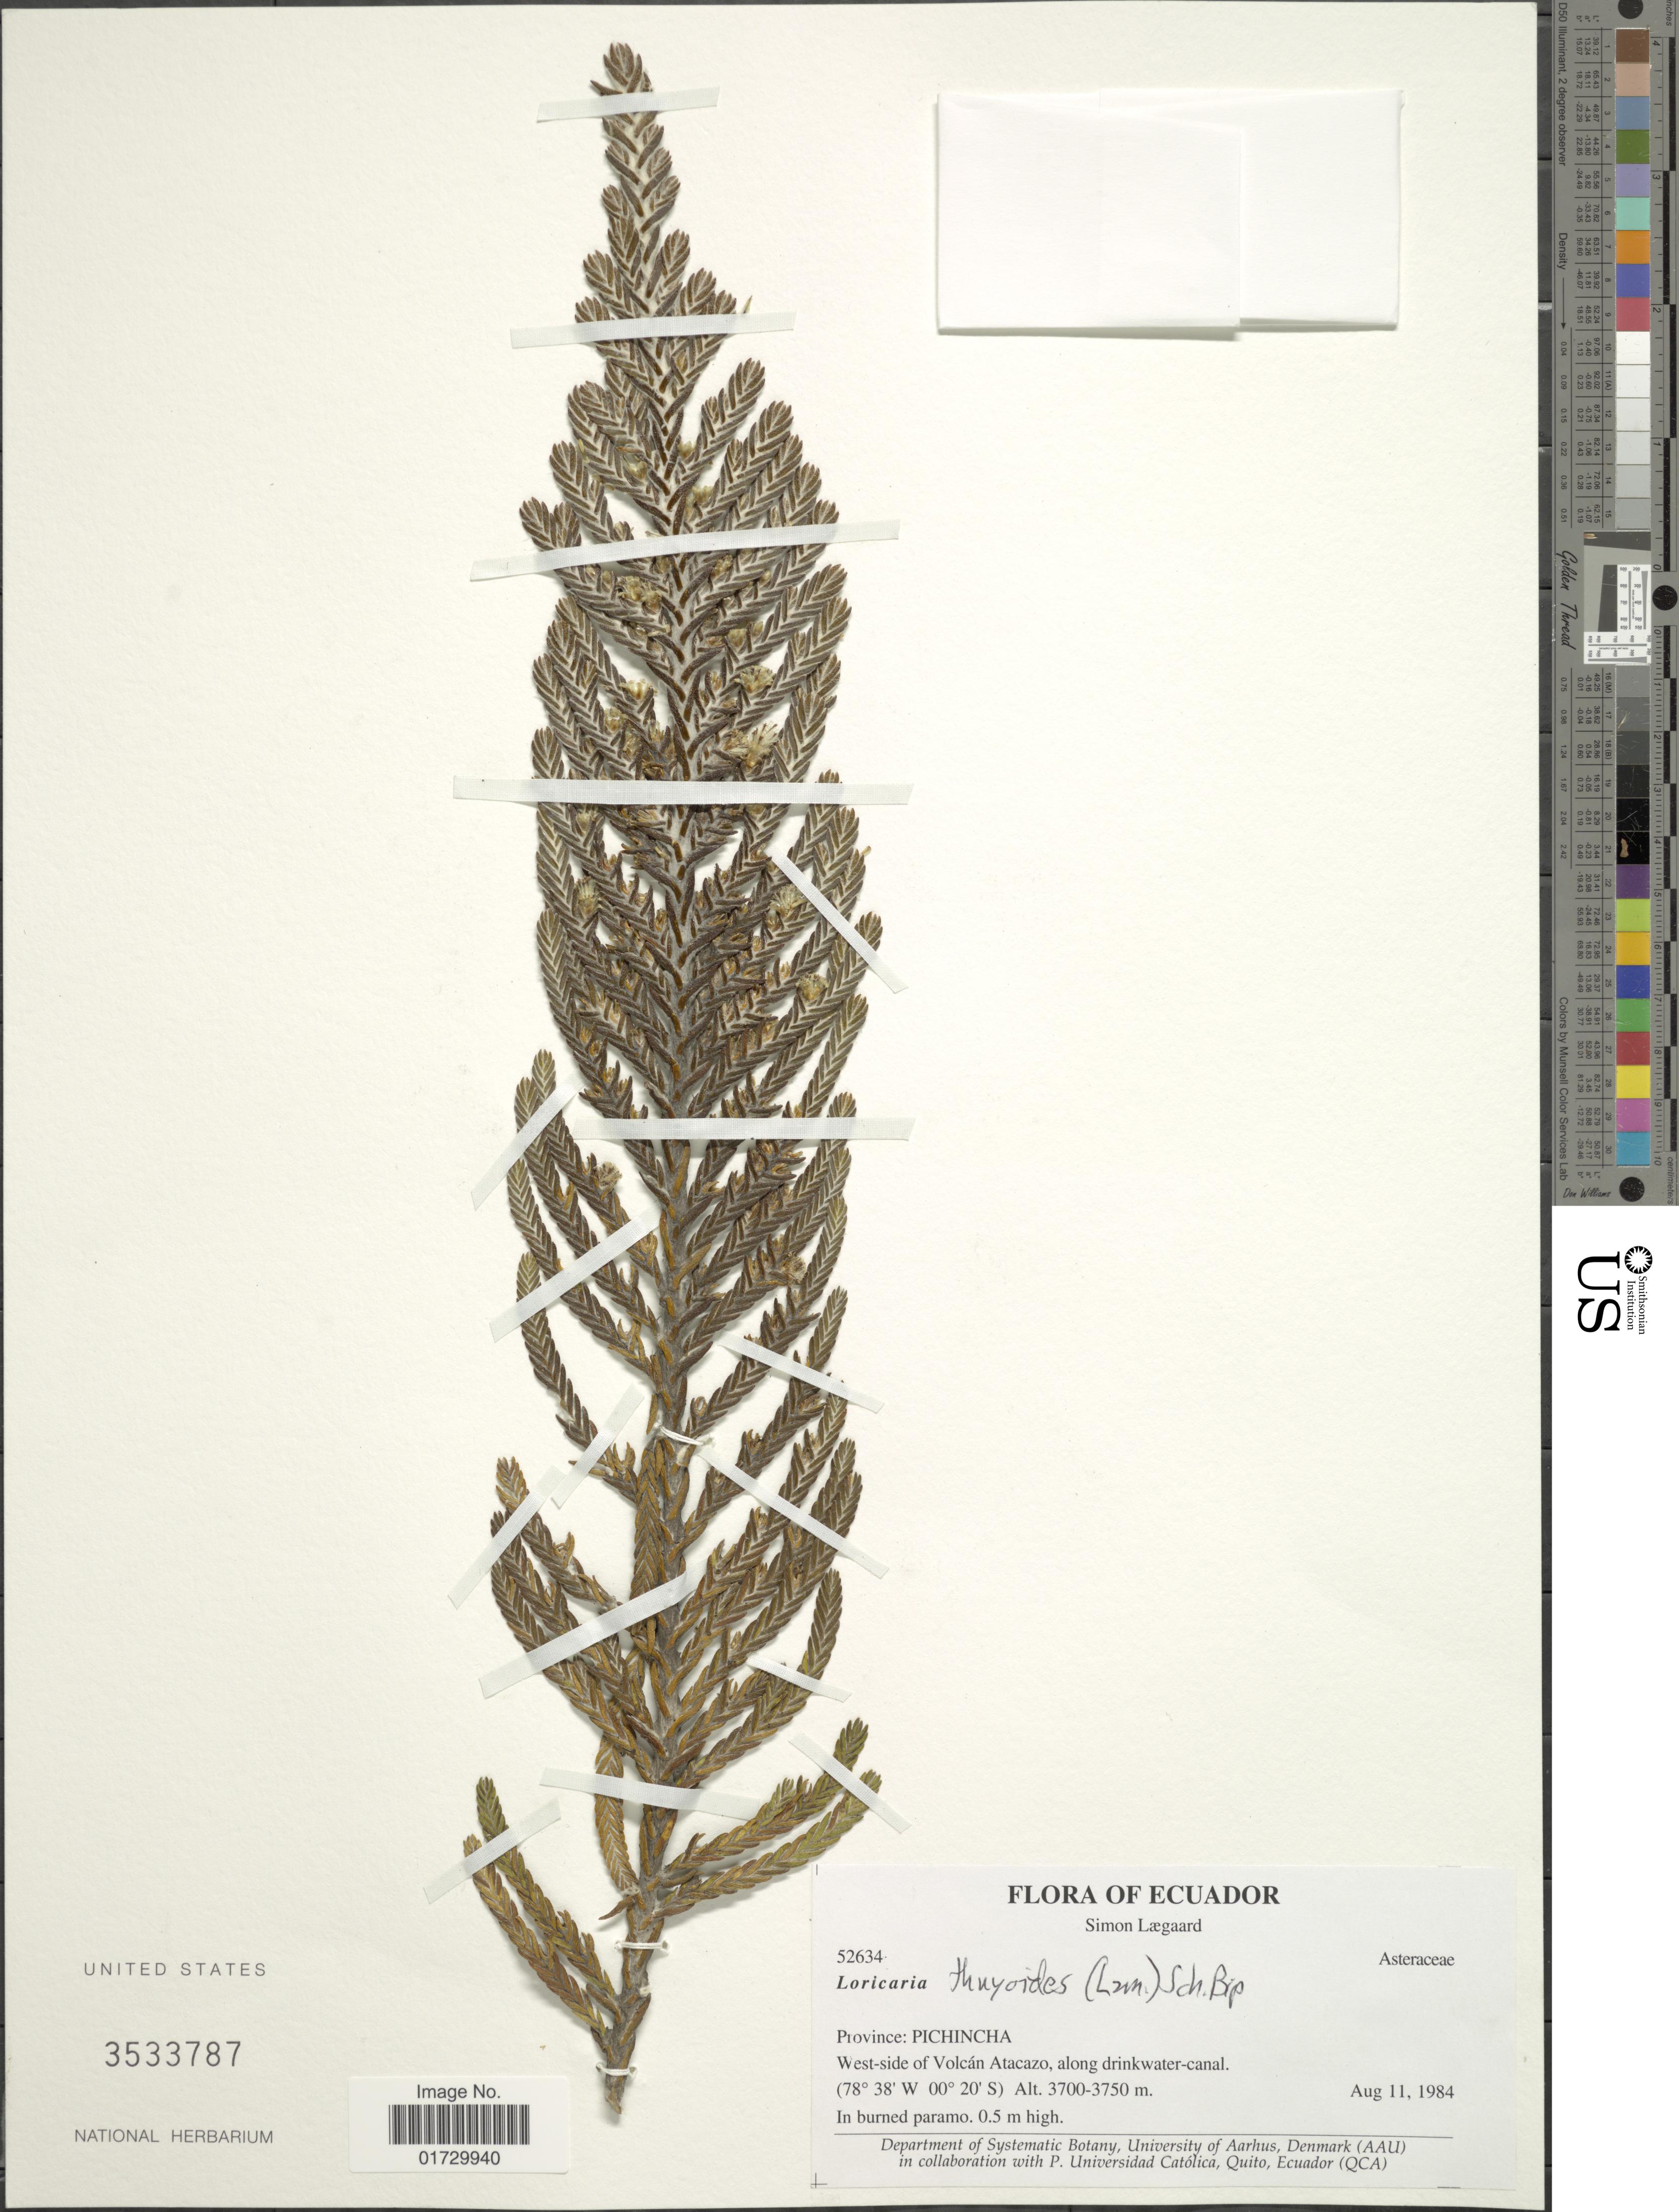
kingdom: Plantae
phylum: Tracheophyta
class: Magnoliopsida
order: Asterales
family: Asteraceae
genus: Loricaria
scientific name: Loricaria thuyoides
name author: (Lam.) Sch. Bip.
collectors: S. Lægaard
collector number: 52634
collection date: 1984-08-11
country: Ecuador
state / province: Pichincha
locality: West-side of Volcan Atacazo, along drink-water canal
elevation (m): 3700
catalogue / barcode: US 3533787